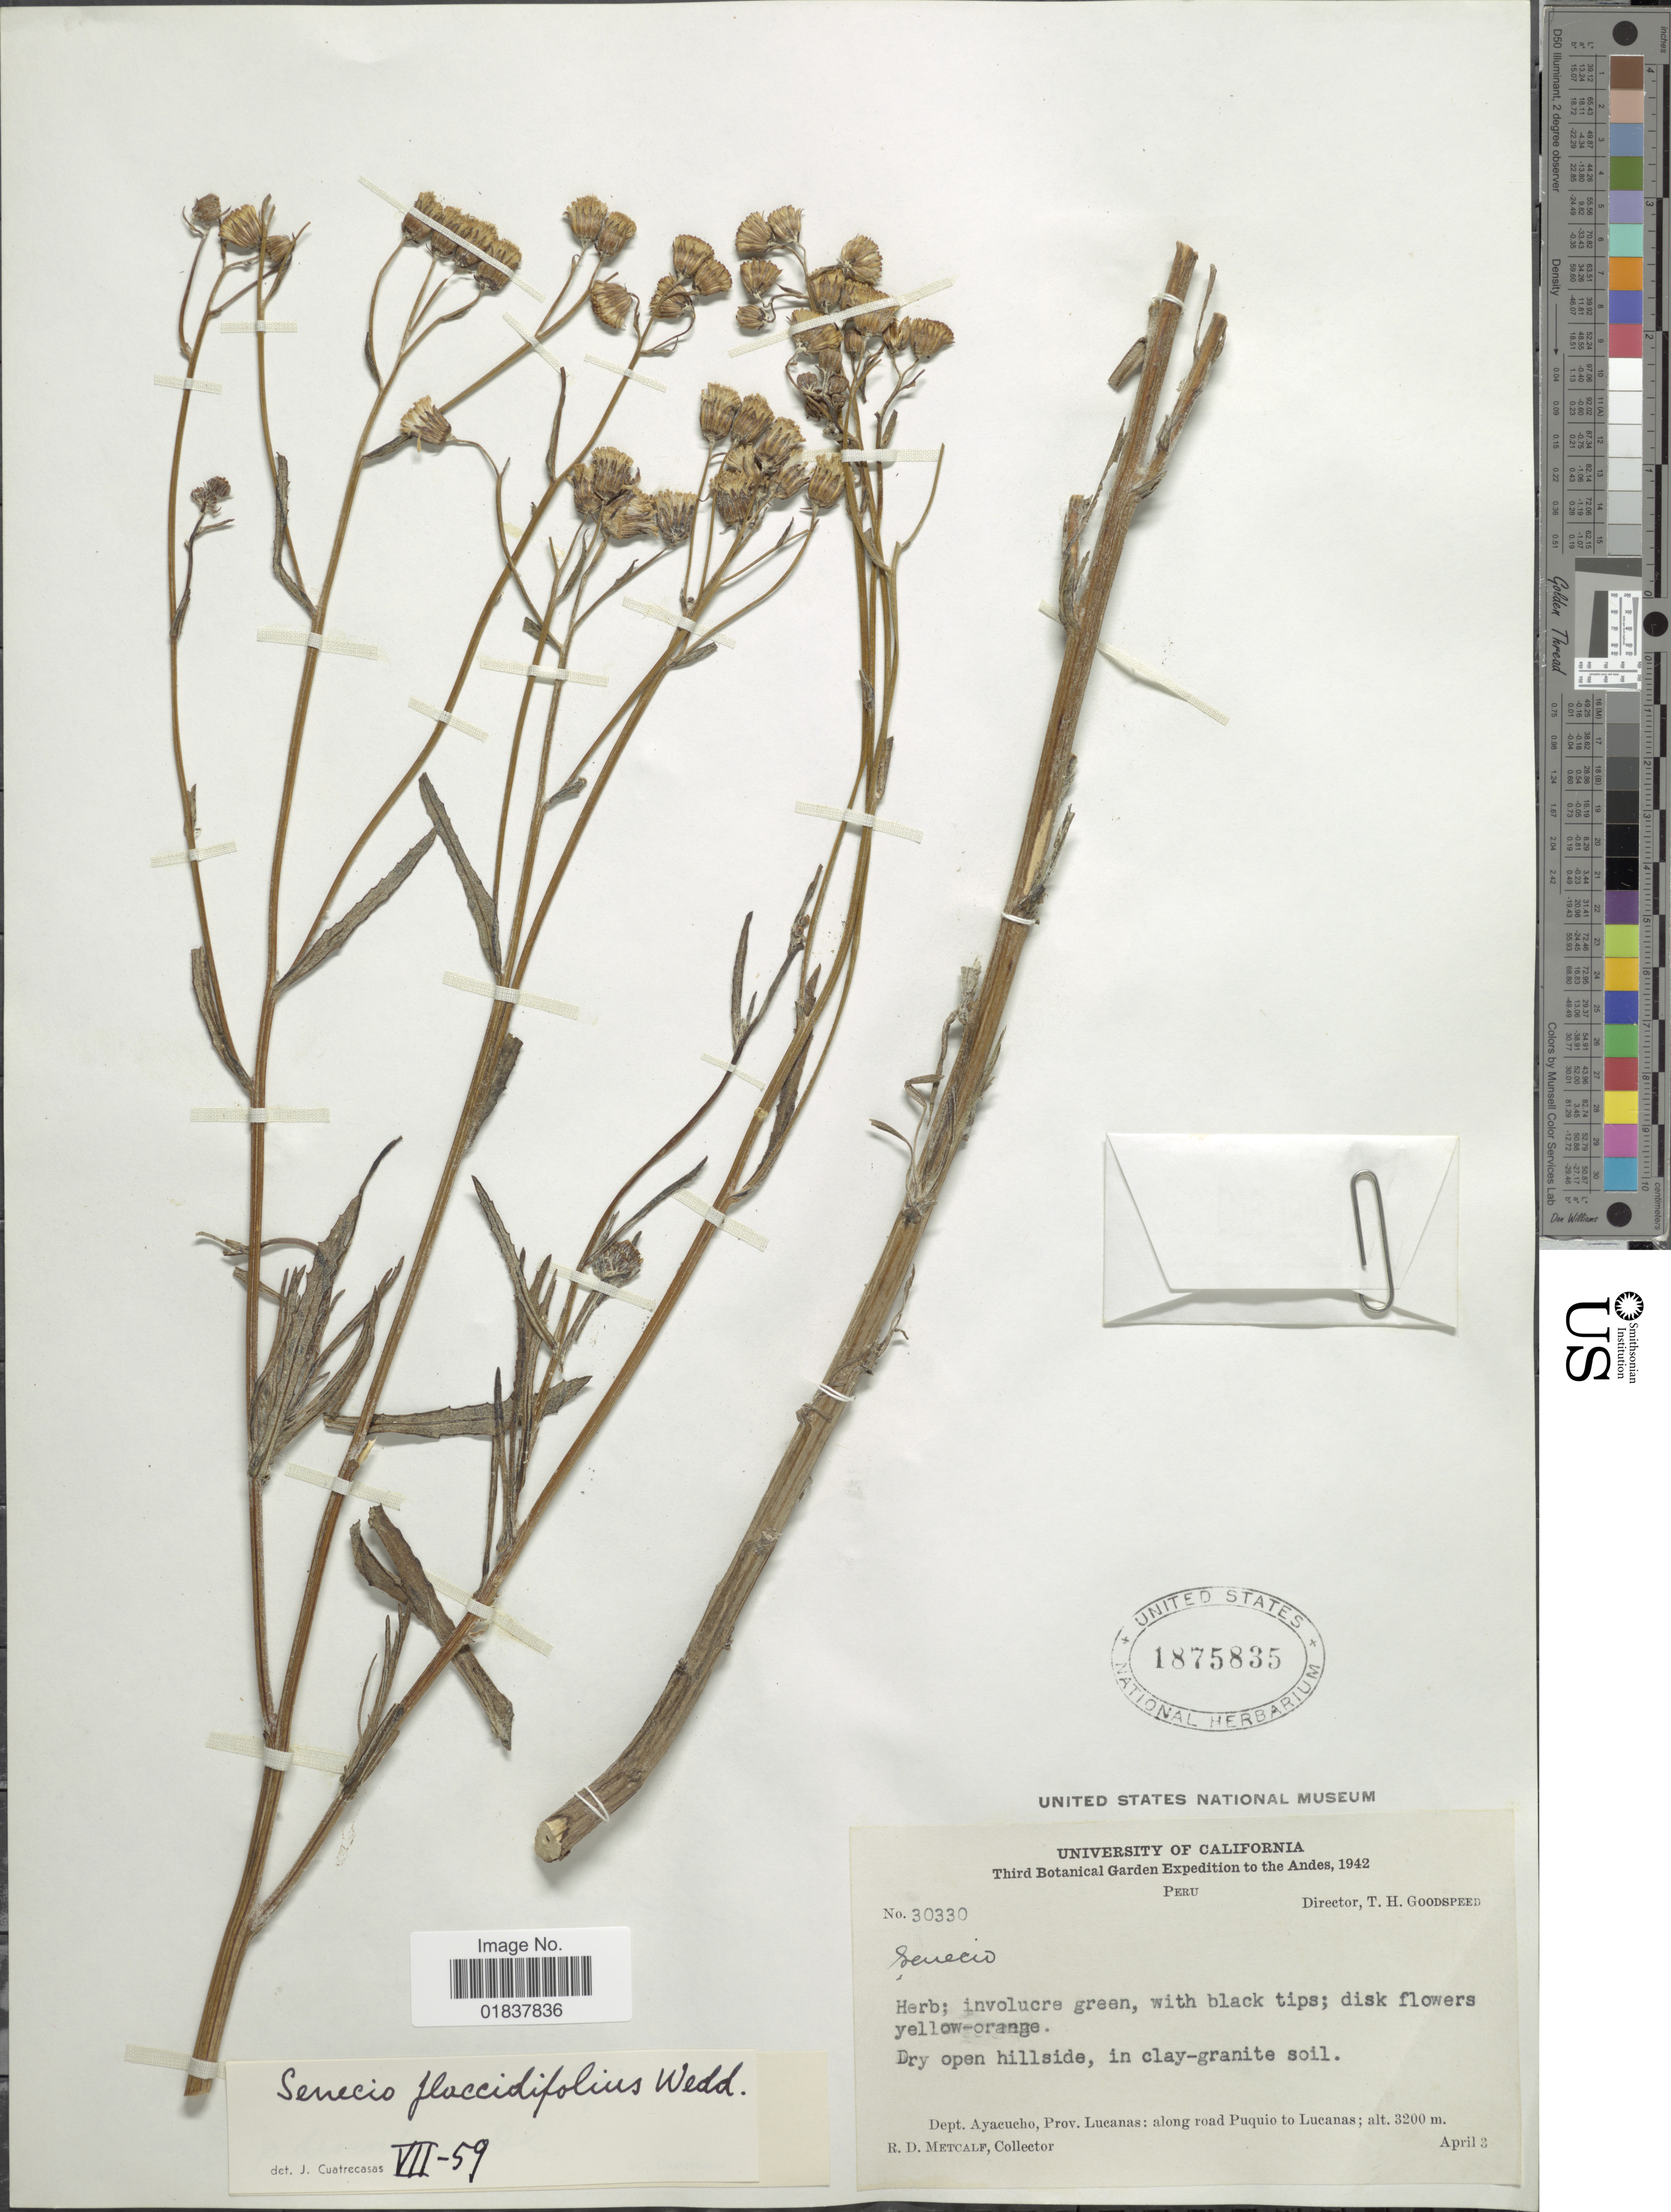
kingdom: Plantae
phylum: Tracheophyta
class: Magnoliopsida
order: Asterales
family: Asteraceae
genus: Senecio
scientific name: Senecio flaccidifolius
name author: Wedd.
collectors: R. D. Metcalf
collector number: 30330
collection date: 1942-04-03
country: Peru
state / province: Ayacucho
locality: Prov. Lucanas, along road Puquio to Lucanas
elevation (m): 3200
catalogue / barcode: US 1875835